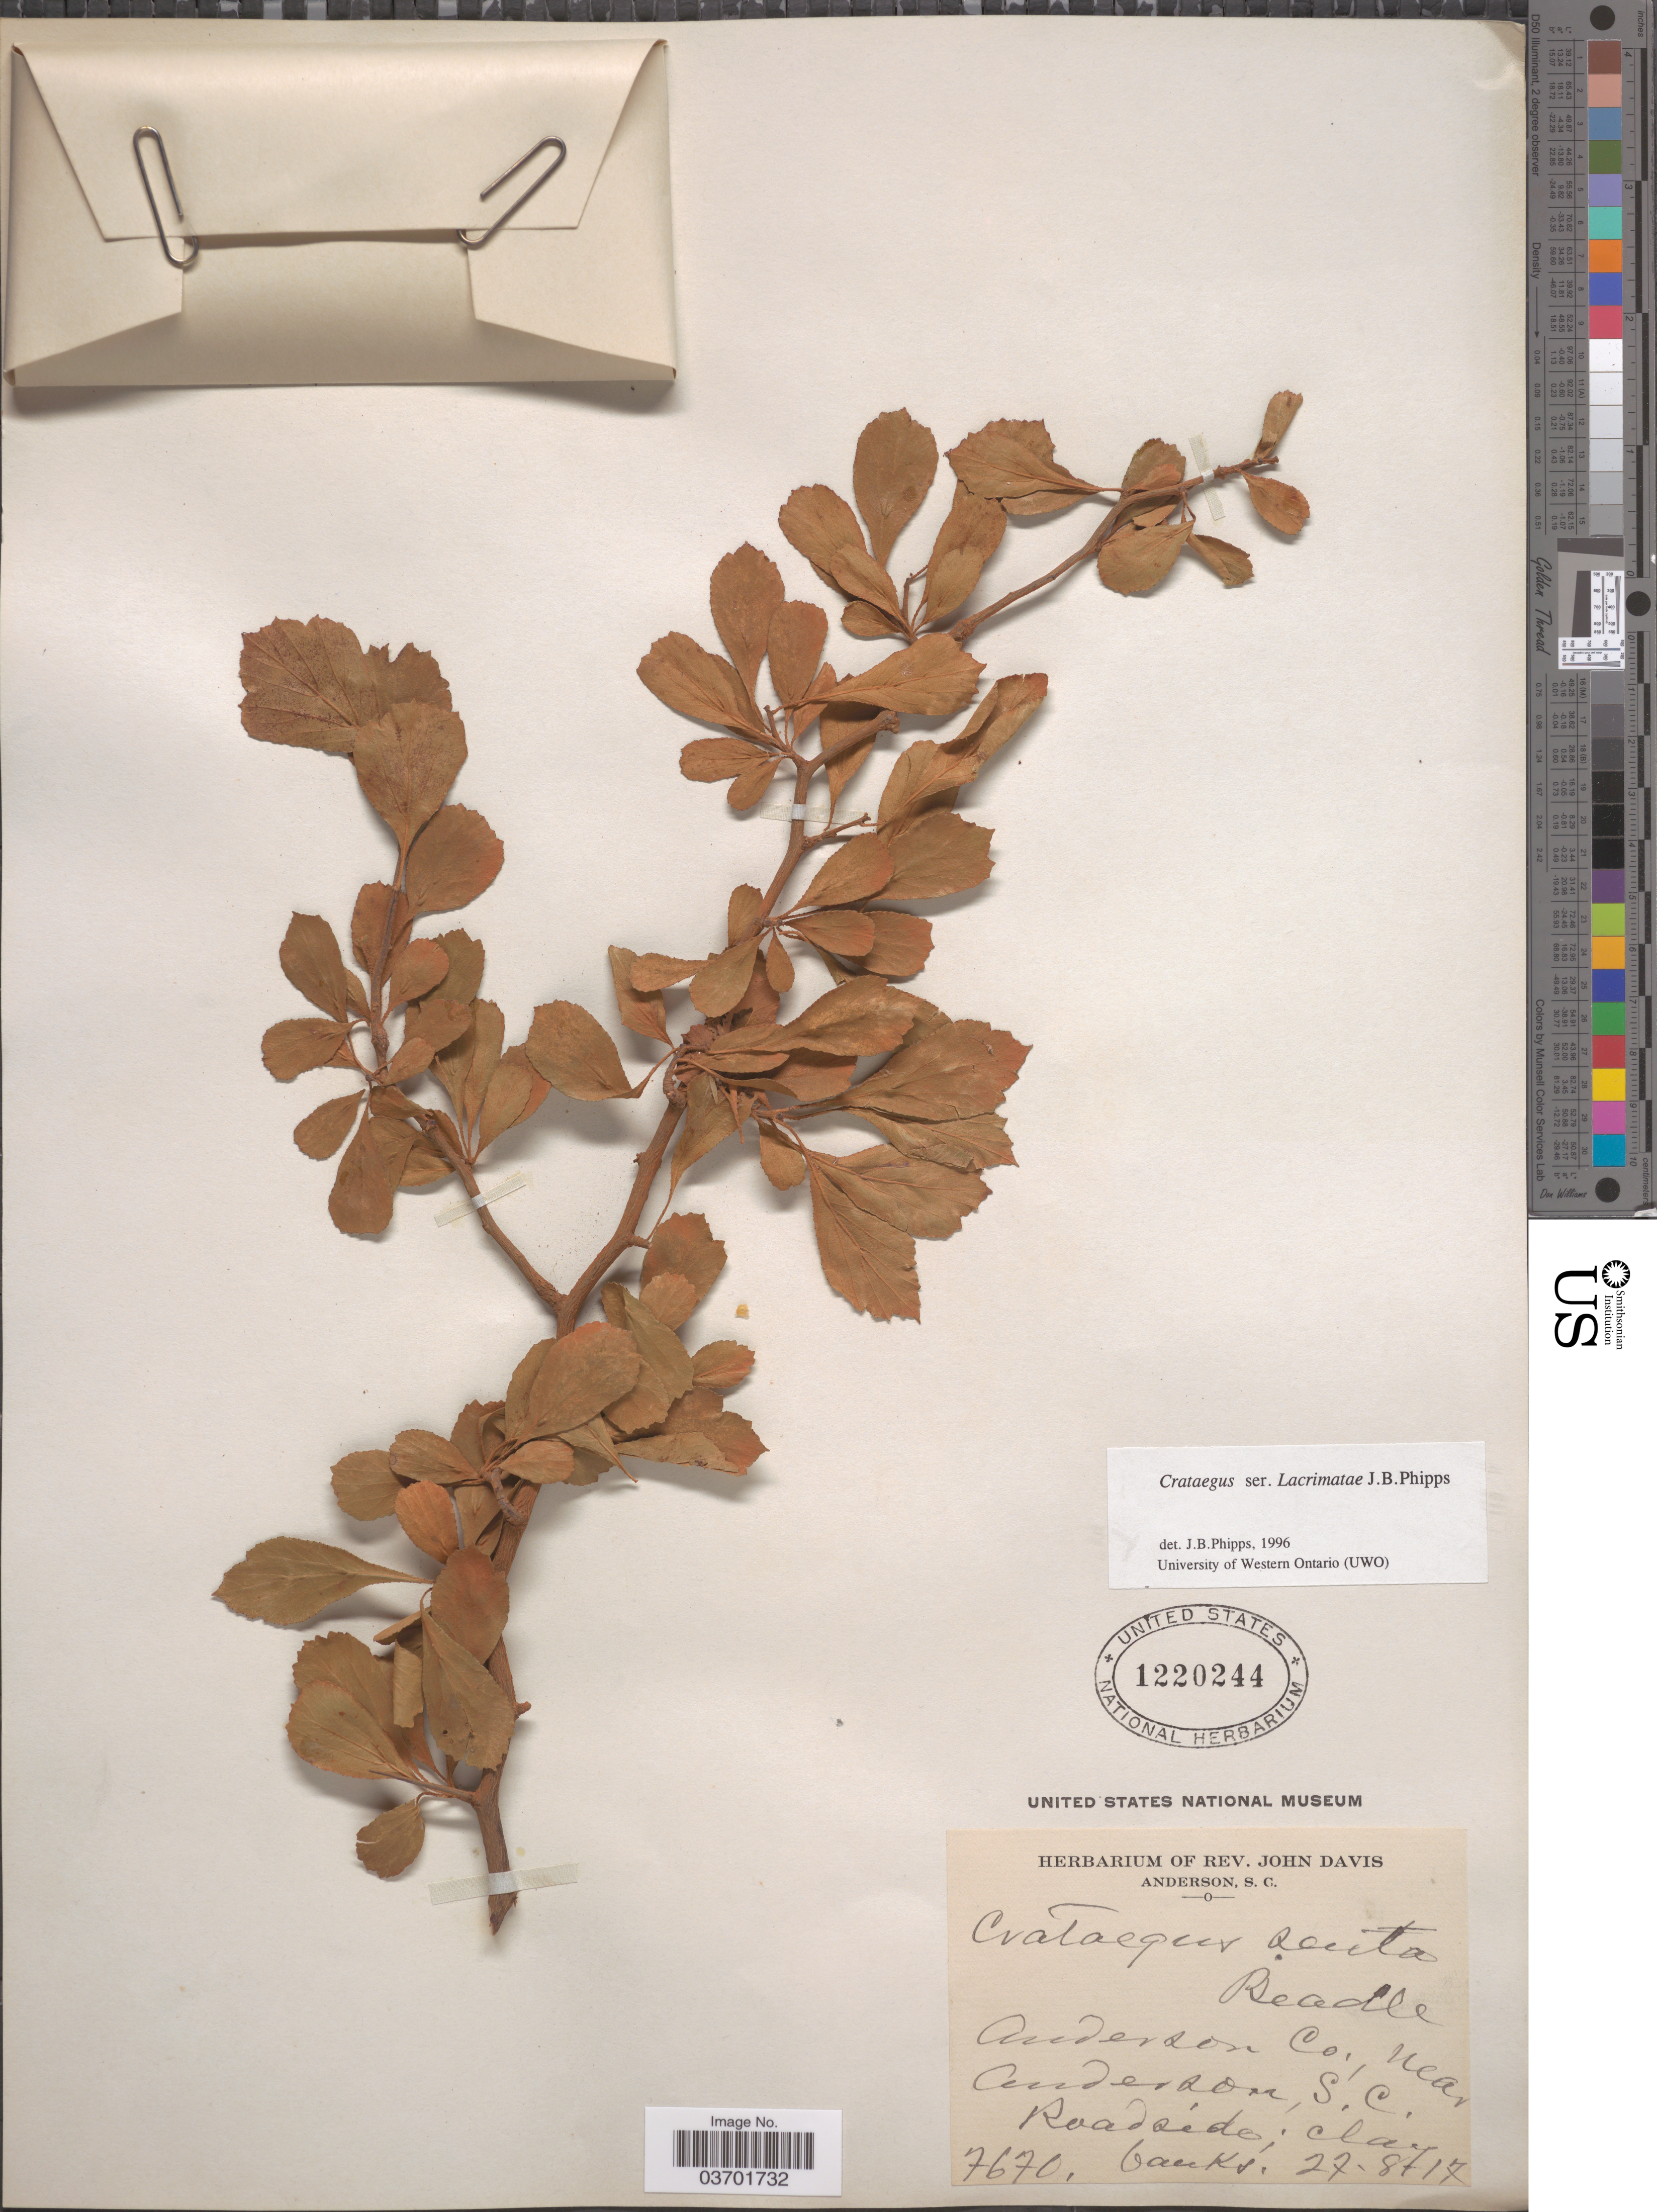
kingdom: Plantae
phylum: Tracheophyta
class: Magnoliopsida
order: Rosales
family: Rosaceae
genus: Crataegus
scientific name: Crataegus senta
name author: Beadle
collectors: ex herb. Rev. John Davis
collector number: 7670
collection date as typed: Transcribed d/m/y: 27/8/17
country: United States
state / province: South Carolina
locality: Anderson Co., near Anderson.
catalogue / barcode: US 1220244